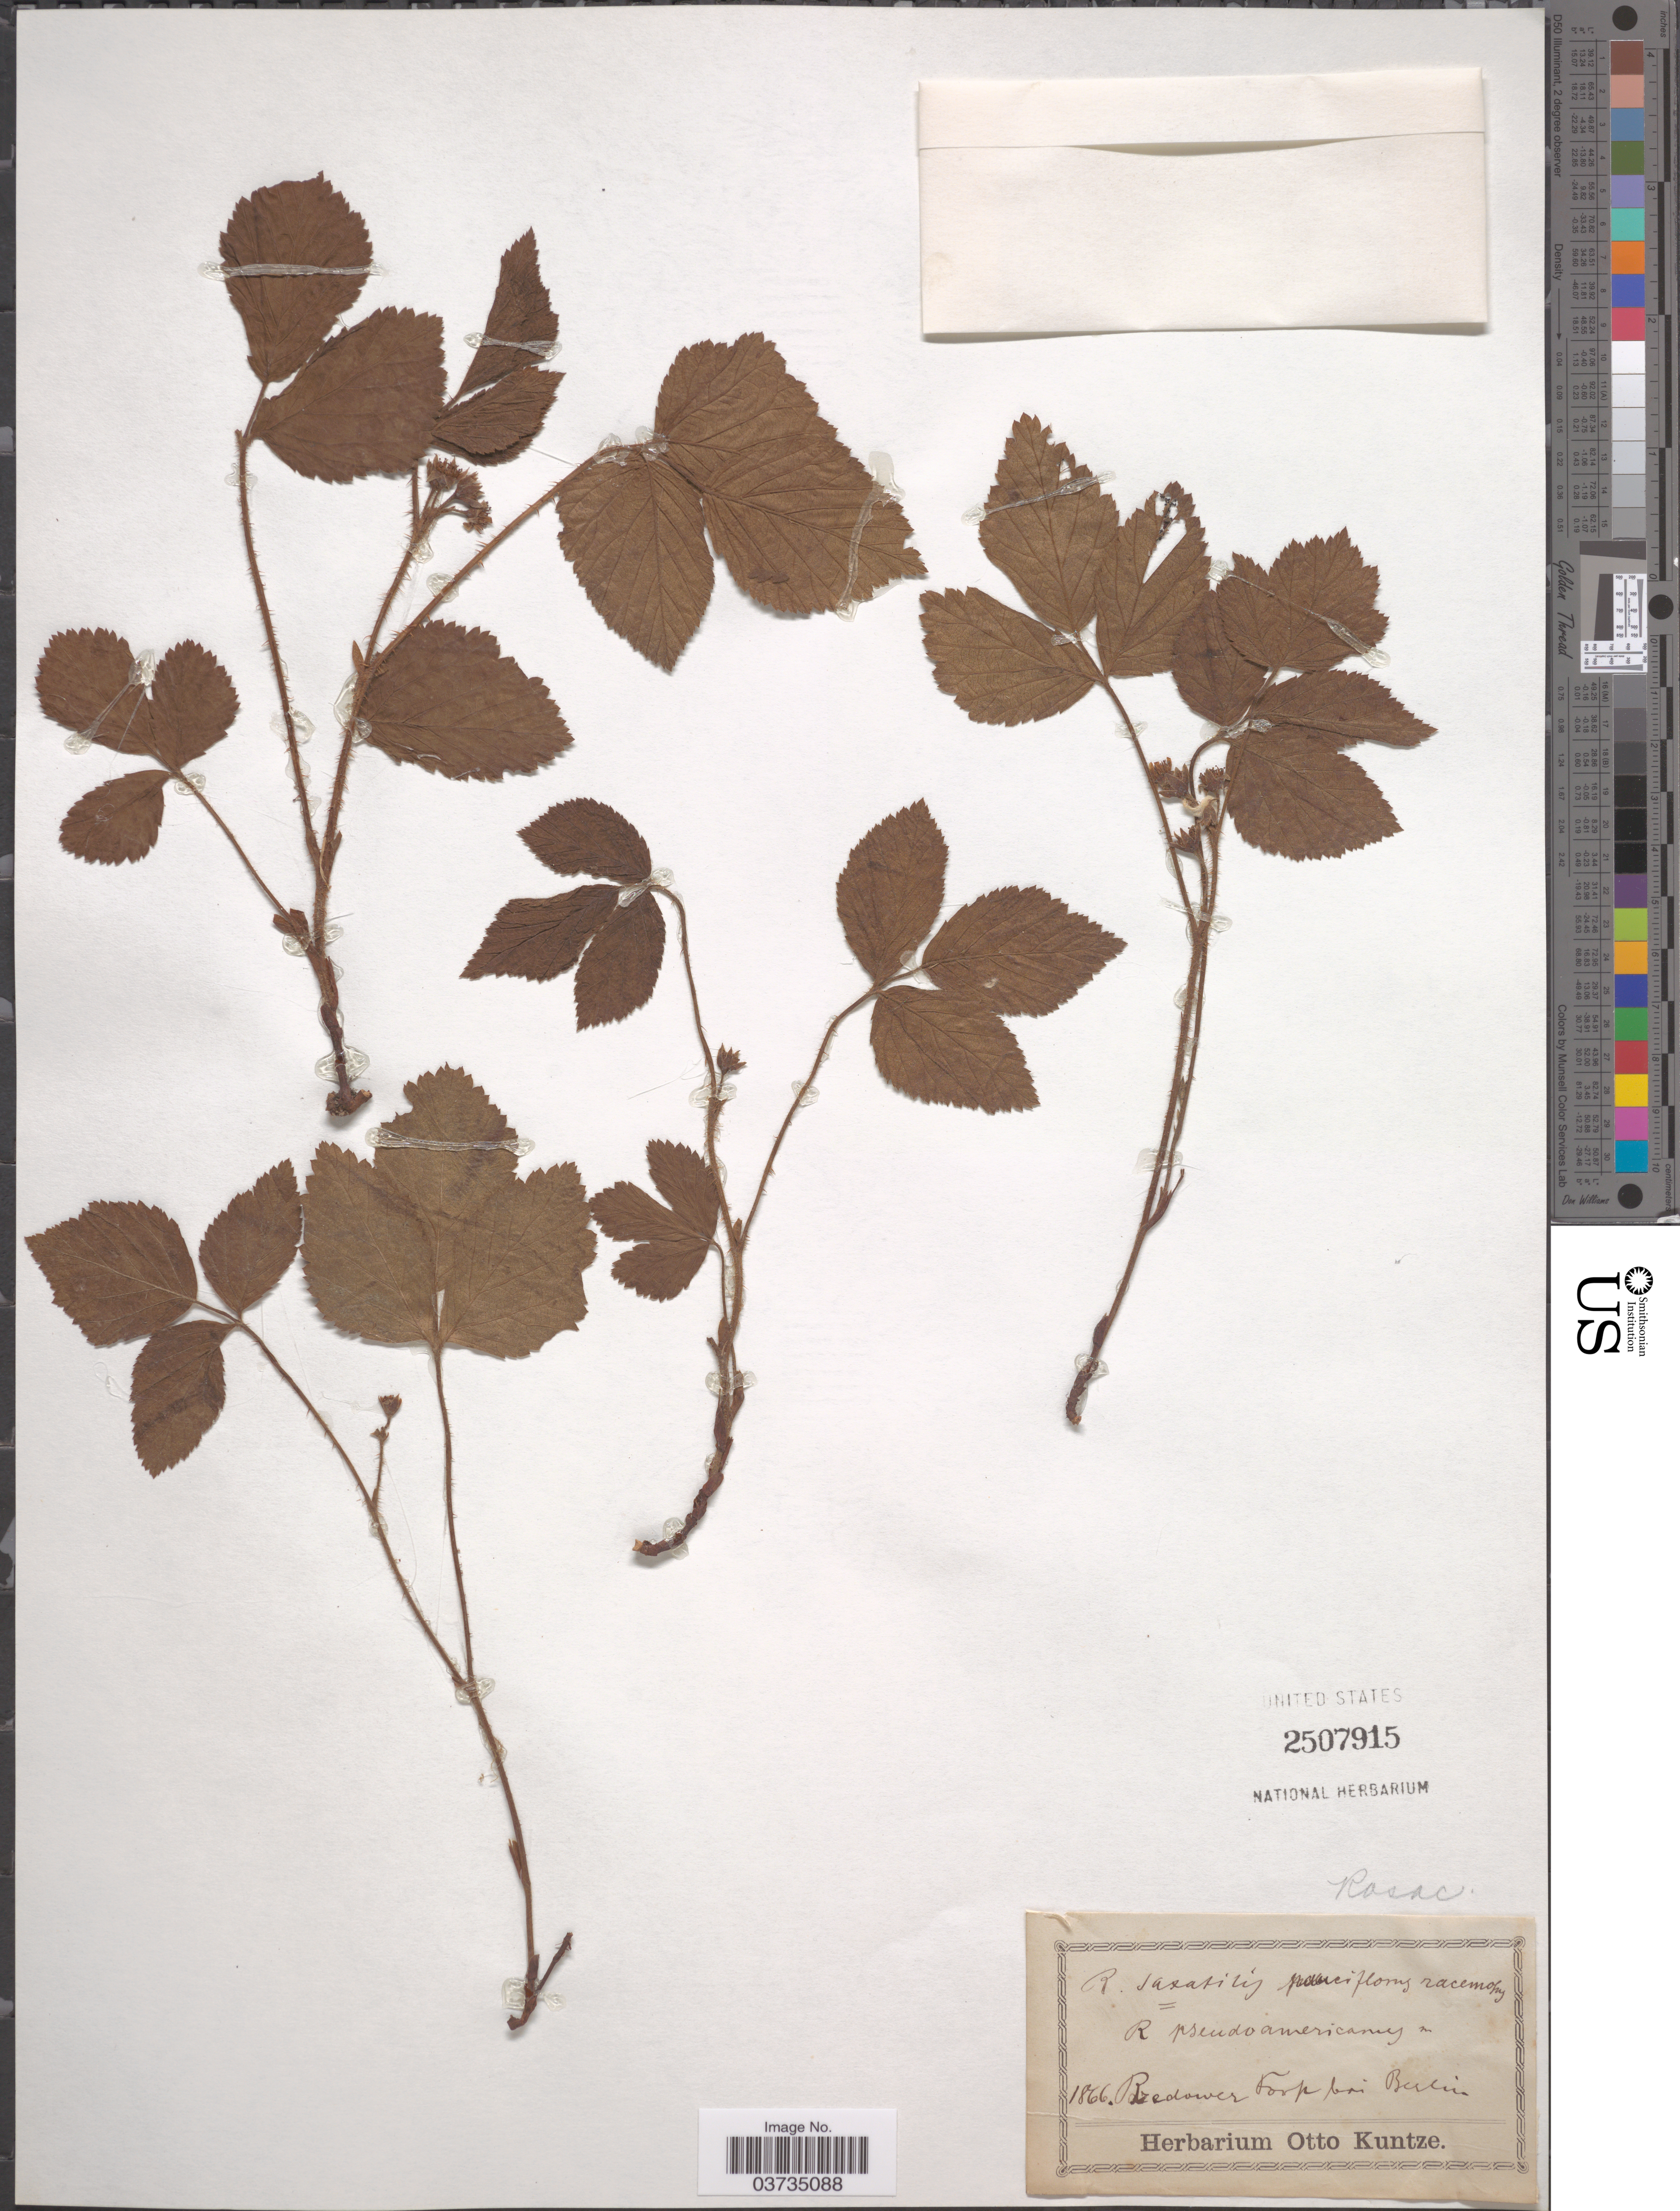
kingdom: Plantae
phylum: Tracheophyta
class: Magnoliopsida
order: Rosales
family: Rosaceae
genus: Rubus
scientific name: Rubus saxatilis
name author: L.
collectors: ex herb. Otto Kuntze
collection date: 1866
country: Germany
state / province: Berlin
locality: Rzedower Torp bai Berlin. [interpreted]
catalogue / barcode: US 2507915